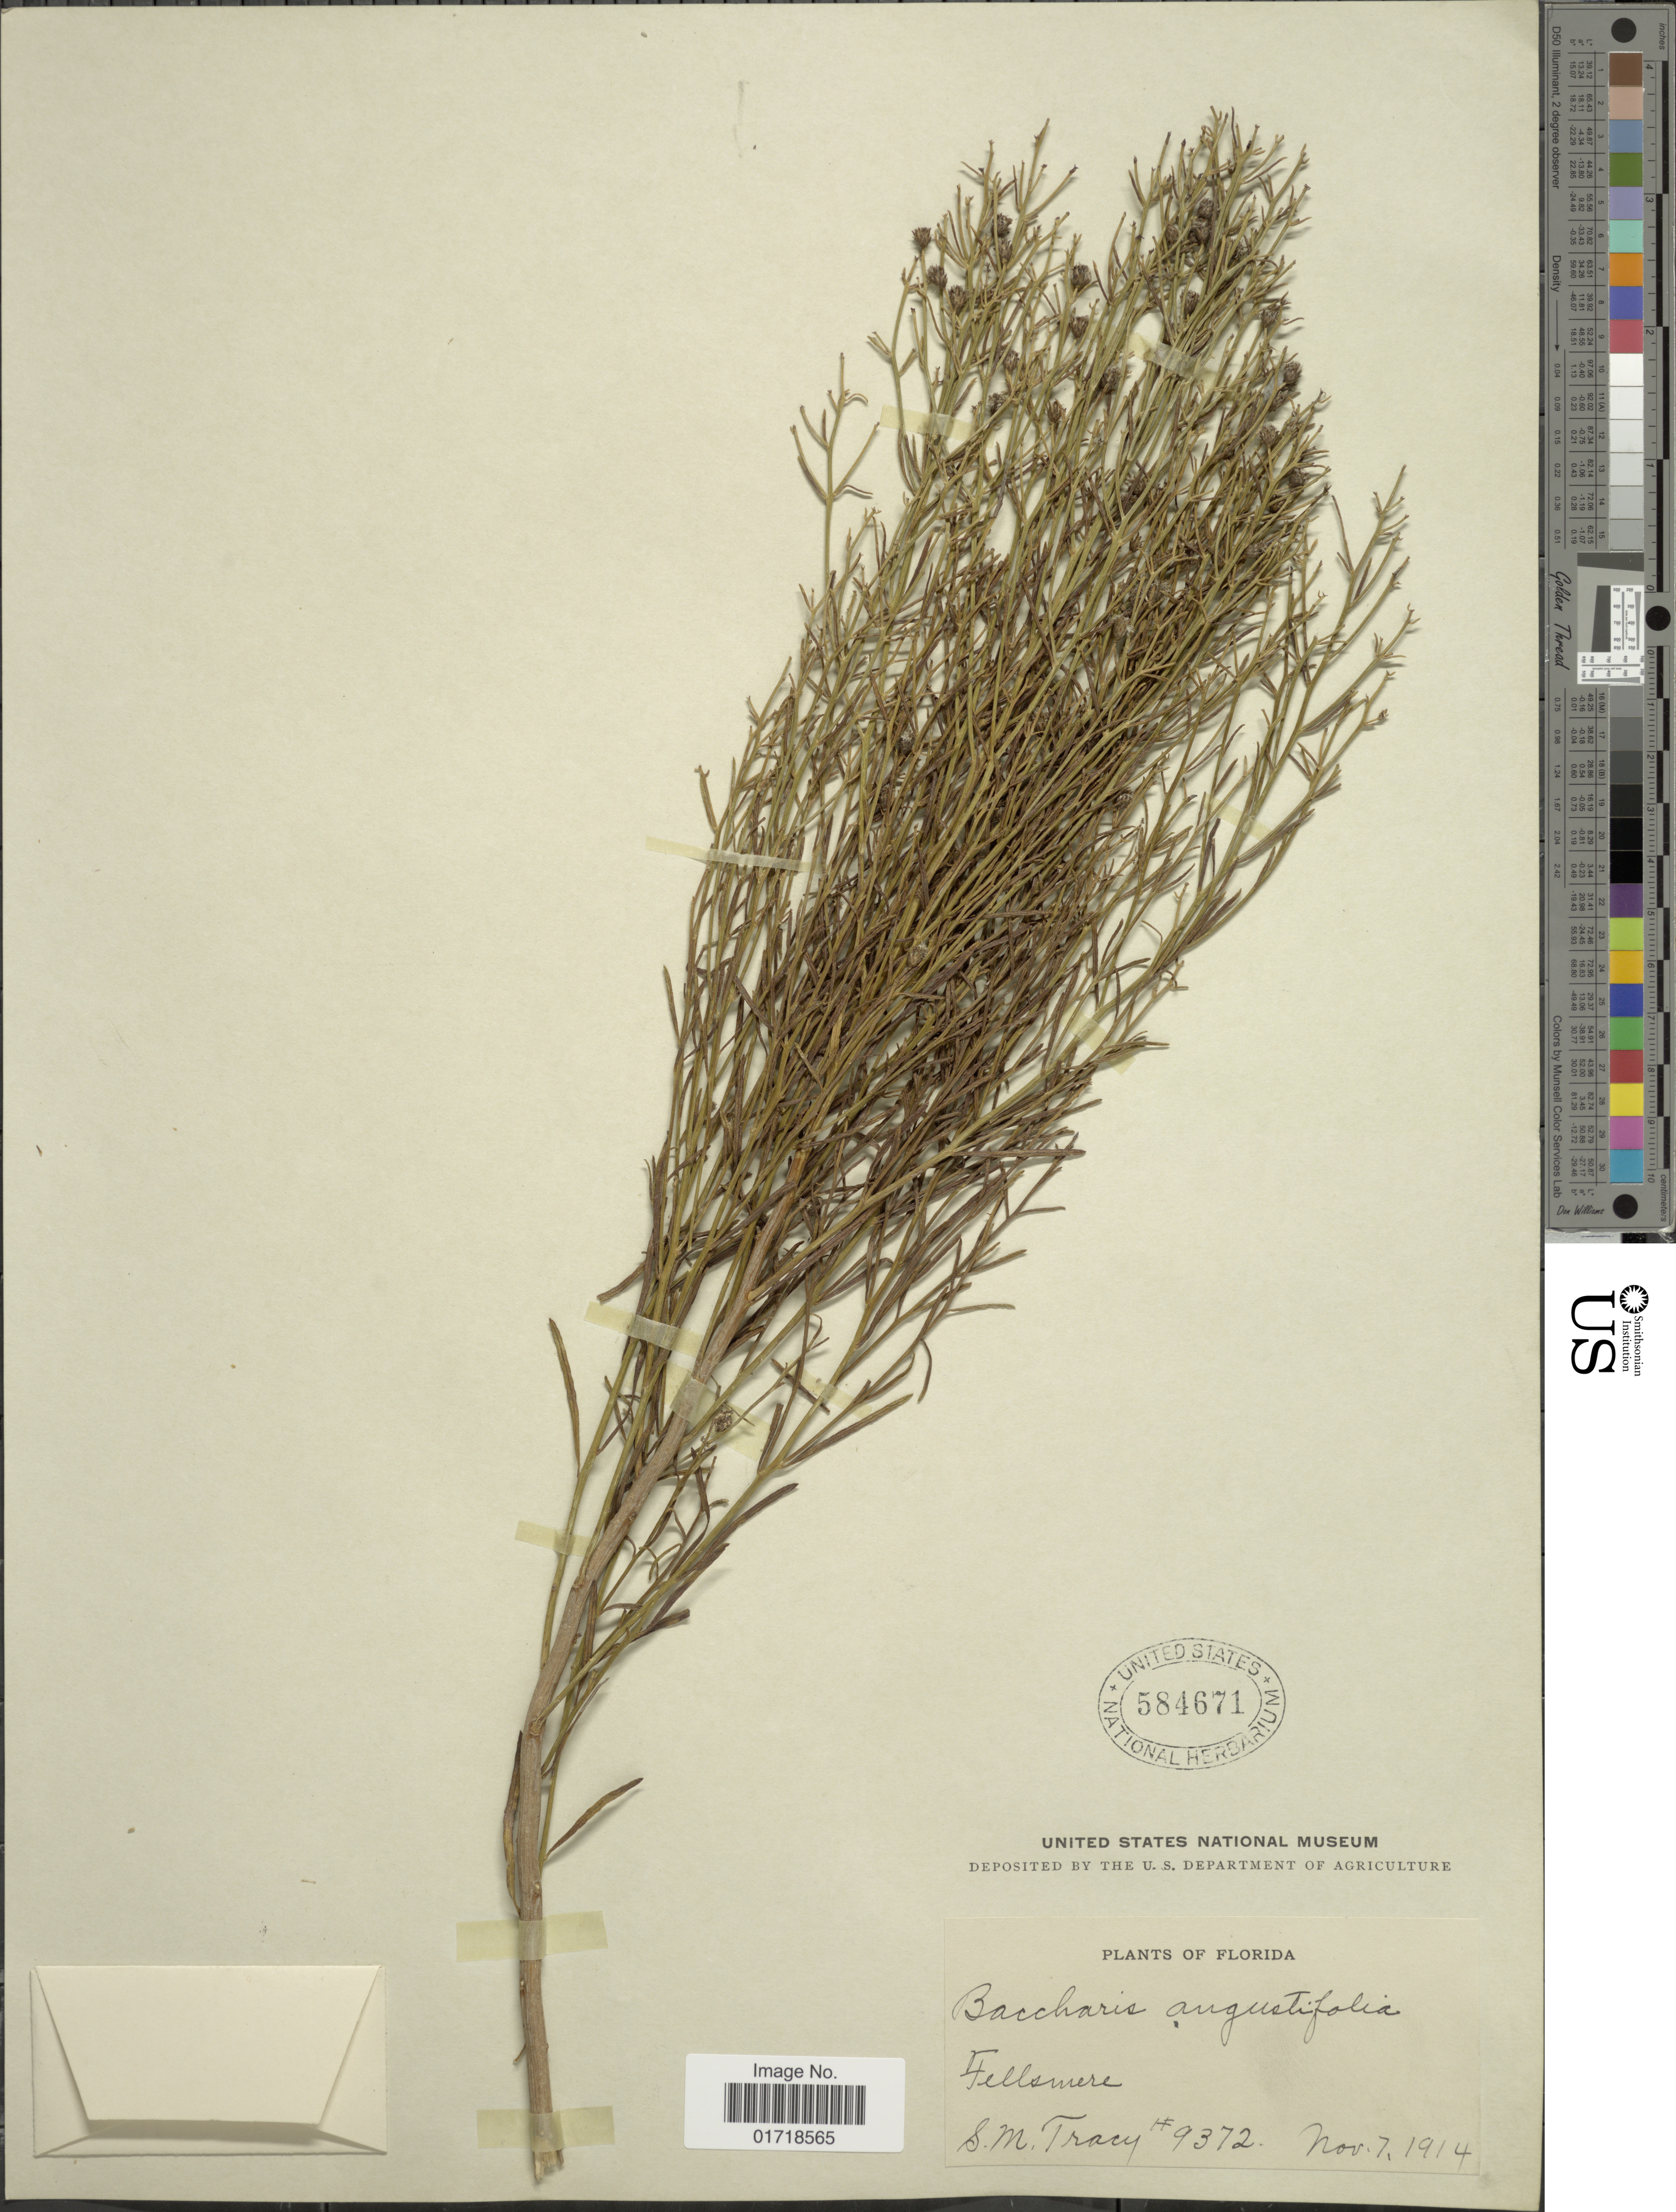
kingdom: Plantae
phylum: Tracheophyta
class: Magnoliopsida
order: Asterales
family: Asteraceae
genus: Baccharis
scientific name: Baccharis angustifolia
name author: Michx.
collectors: S. M. Tracy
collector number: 9372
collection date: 1914-11-07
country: United States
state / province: Florida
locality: Fellsmere.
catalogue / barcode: US 584671